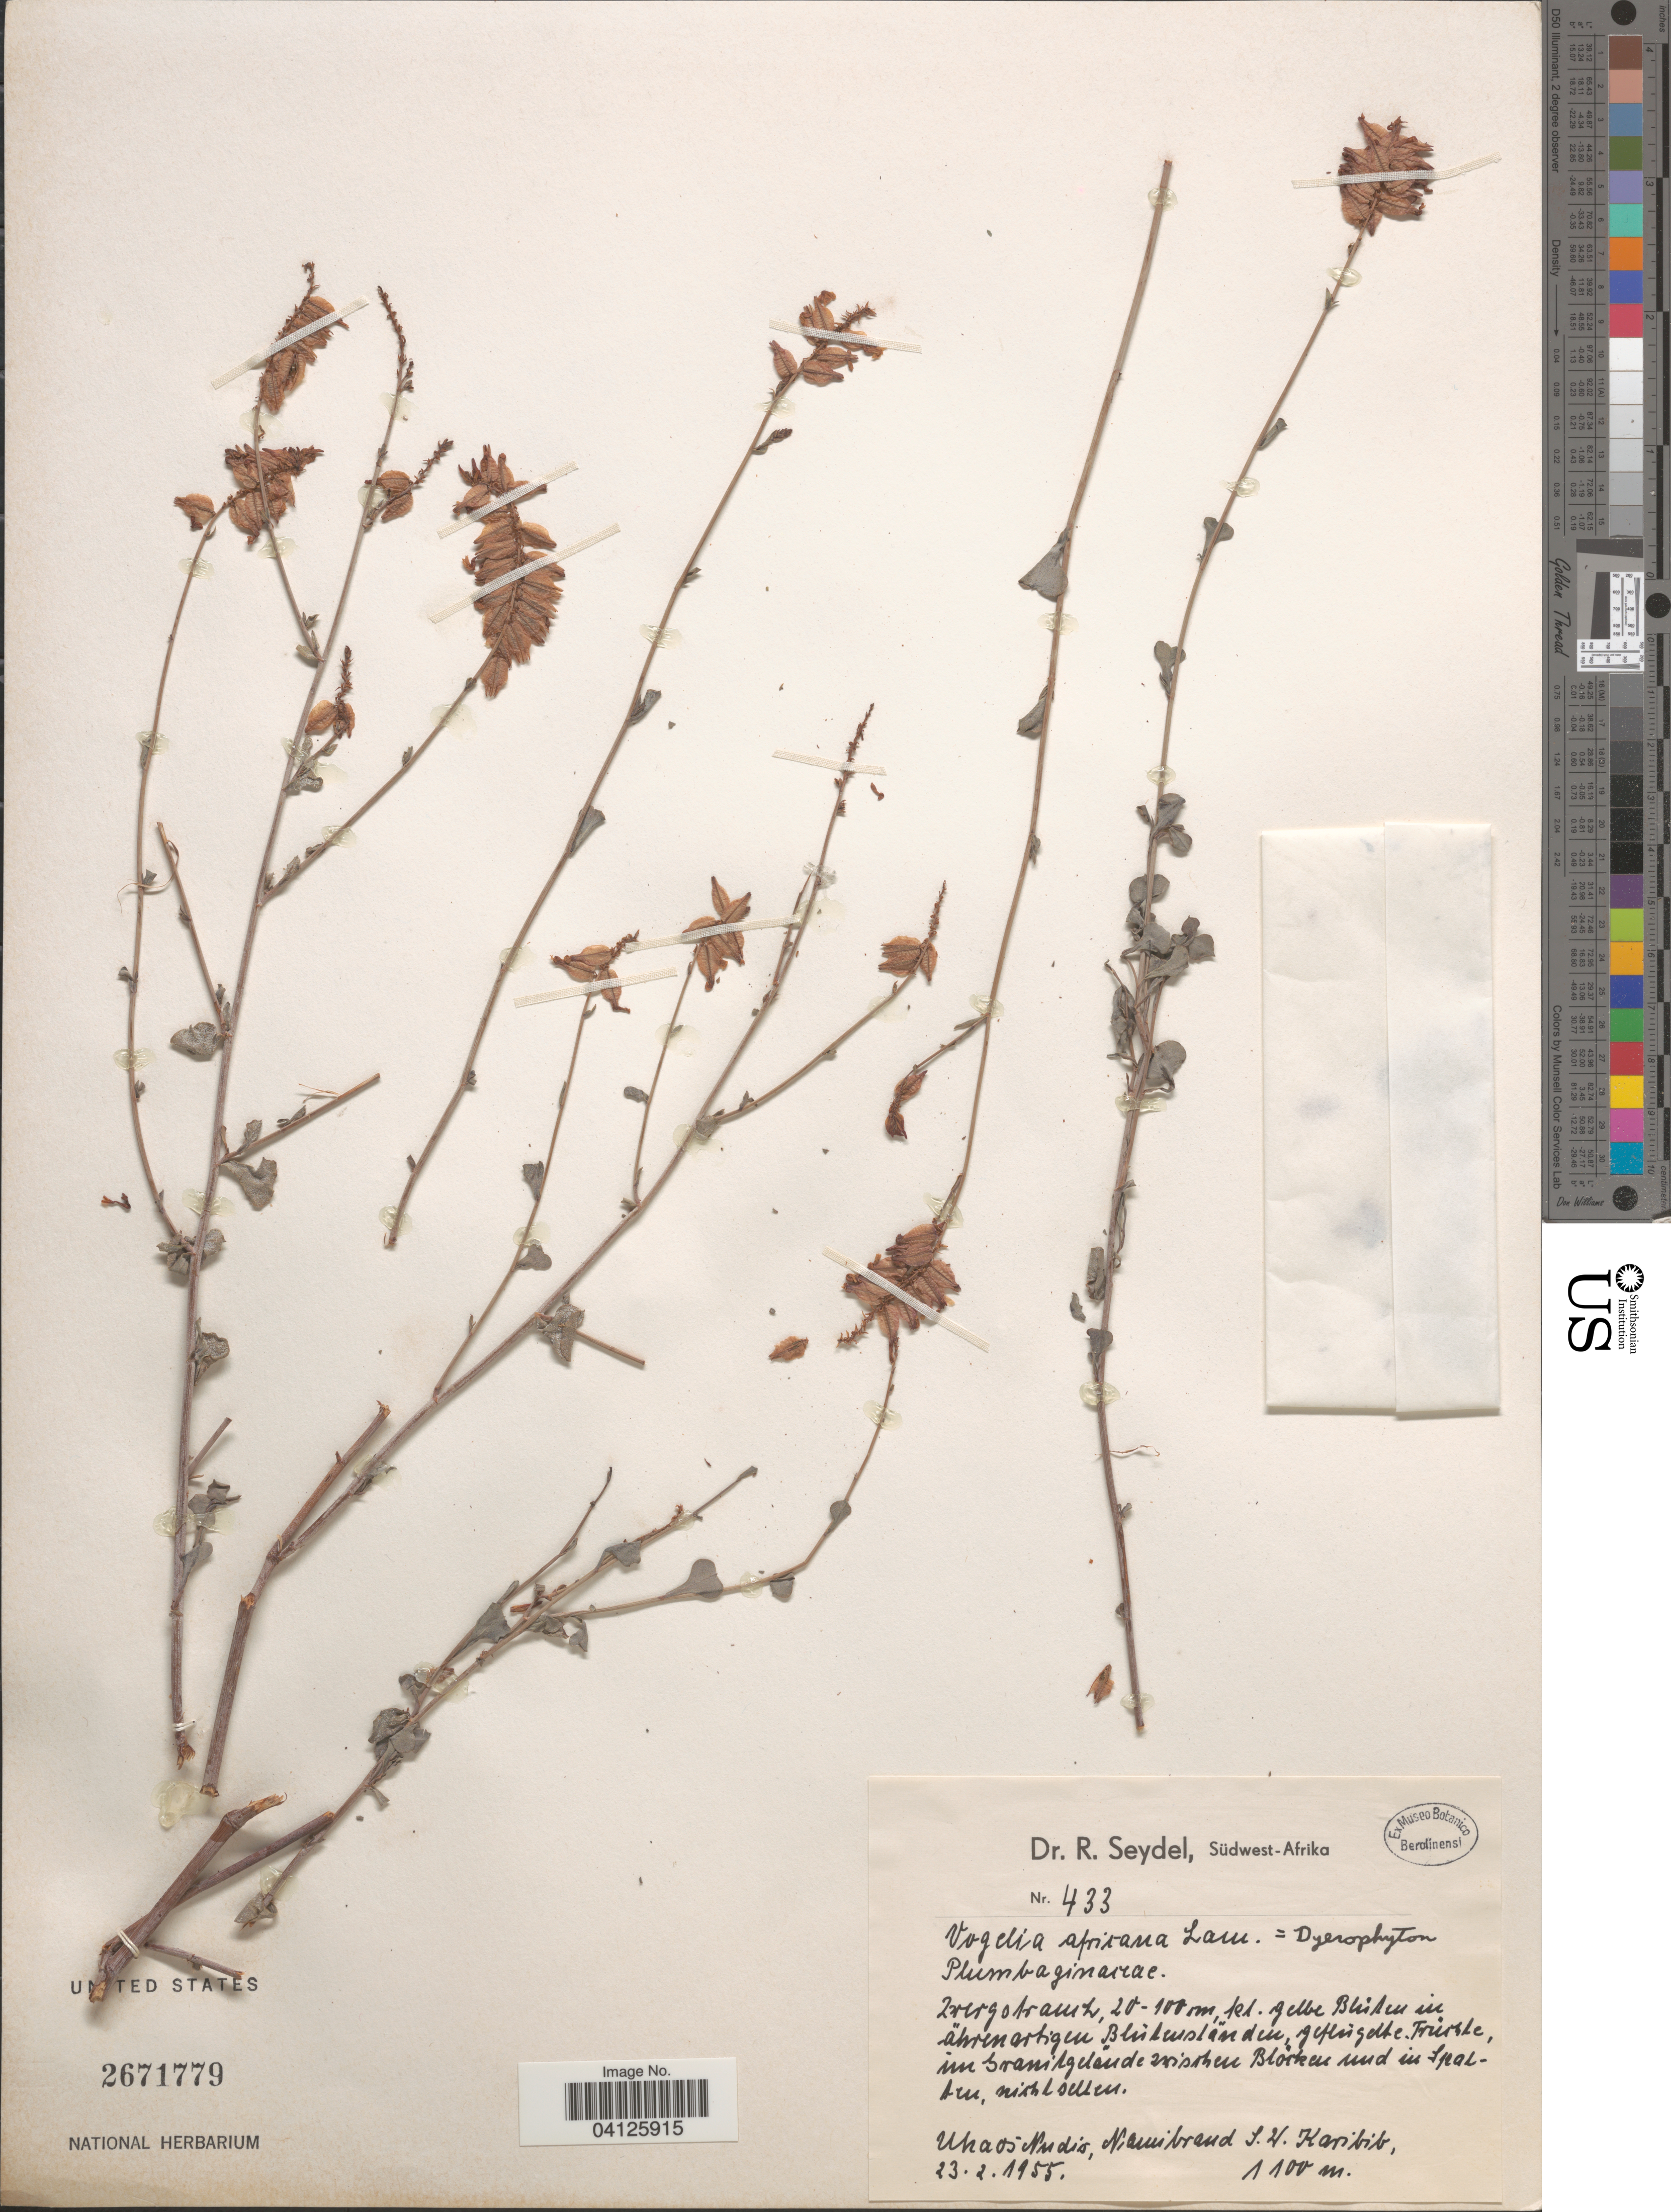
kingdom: Plantae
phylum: Tracheophyta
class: Magnoliopsida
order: Caryophyllales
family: Plumbaginaceae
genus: Dyerophytum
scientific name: Dyerophytum sp.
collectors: R. Seydel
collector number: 433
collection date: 1955-02-23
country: Namibia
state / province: Erongo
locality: Südwest-Afrika. Uhaos Nudis, NamibRand, SW Karibib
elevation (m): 1100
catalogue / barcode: US 2671779